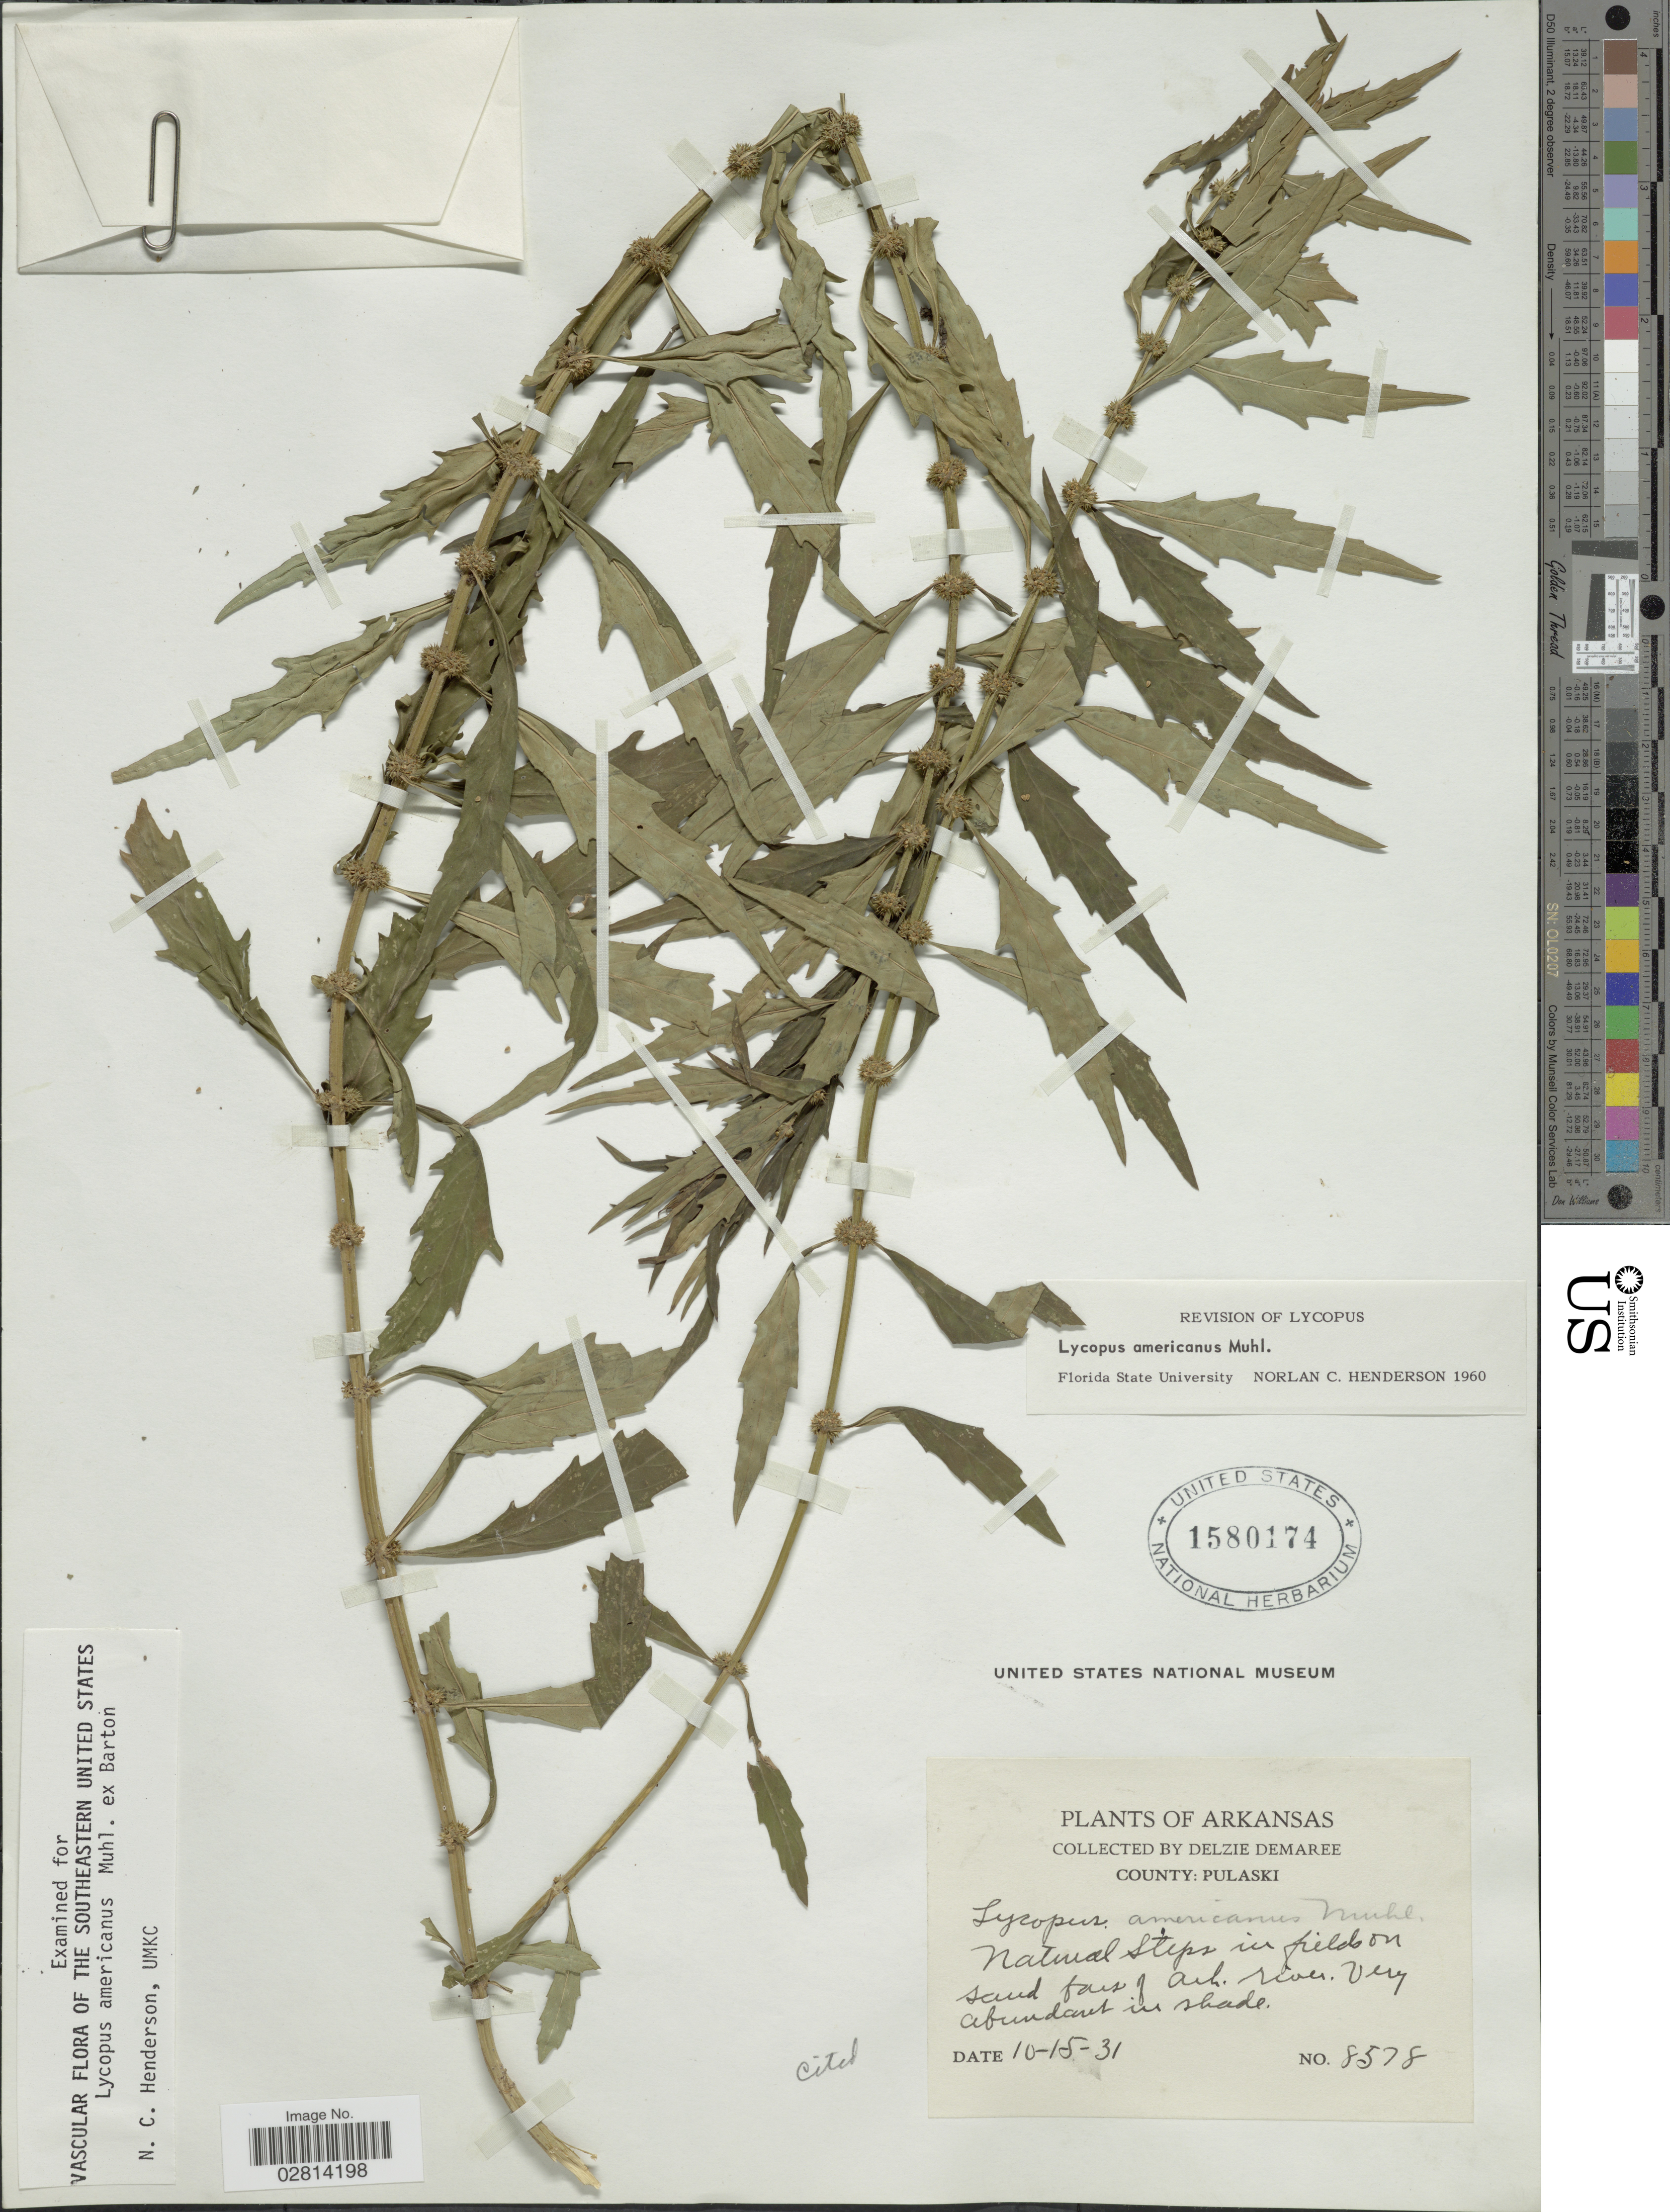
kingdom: Plantae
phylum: Tracheophyta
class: Magnoliopsida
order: Lamiales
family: Lamiaceae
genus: Lycopus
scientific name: Lycopus americanus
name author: Muhl. ex W.P.C. Barton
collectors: D. Demaree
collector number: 8578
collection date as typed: Transcribed d/m/y: 15/10/31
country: United States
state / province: Arkansas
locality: County: Pulaski, Natural Steps in fields on sand bars of Ark. river.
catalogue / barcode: US 1580174